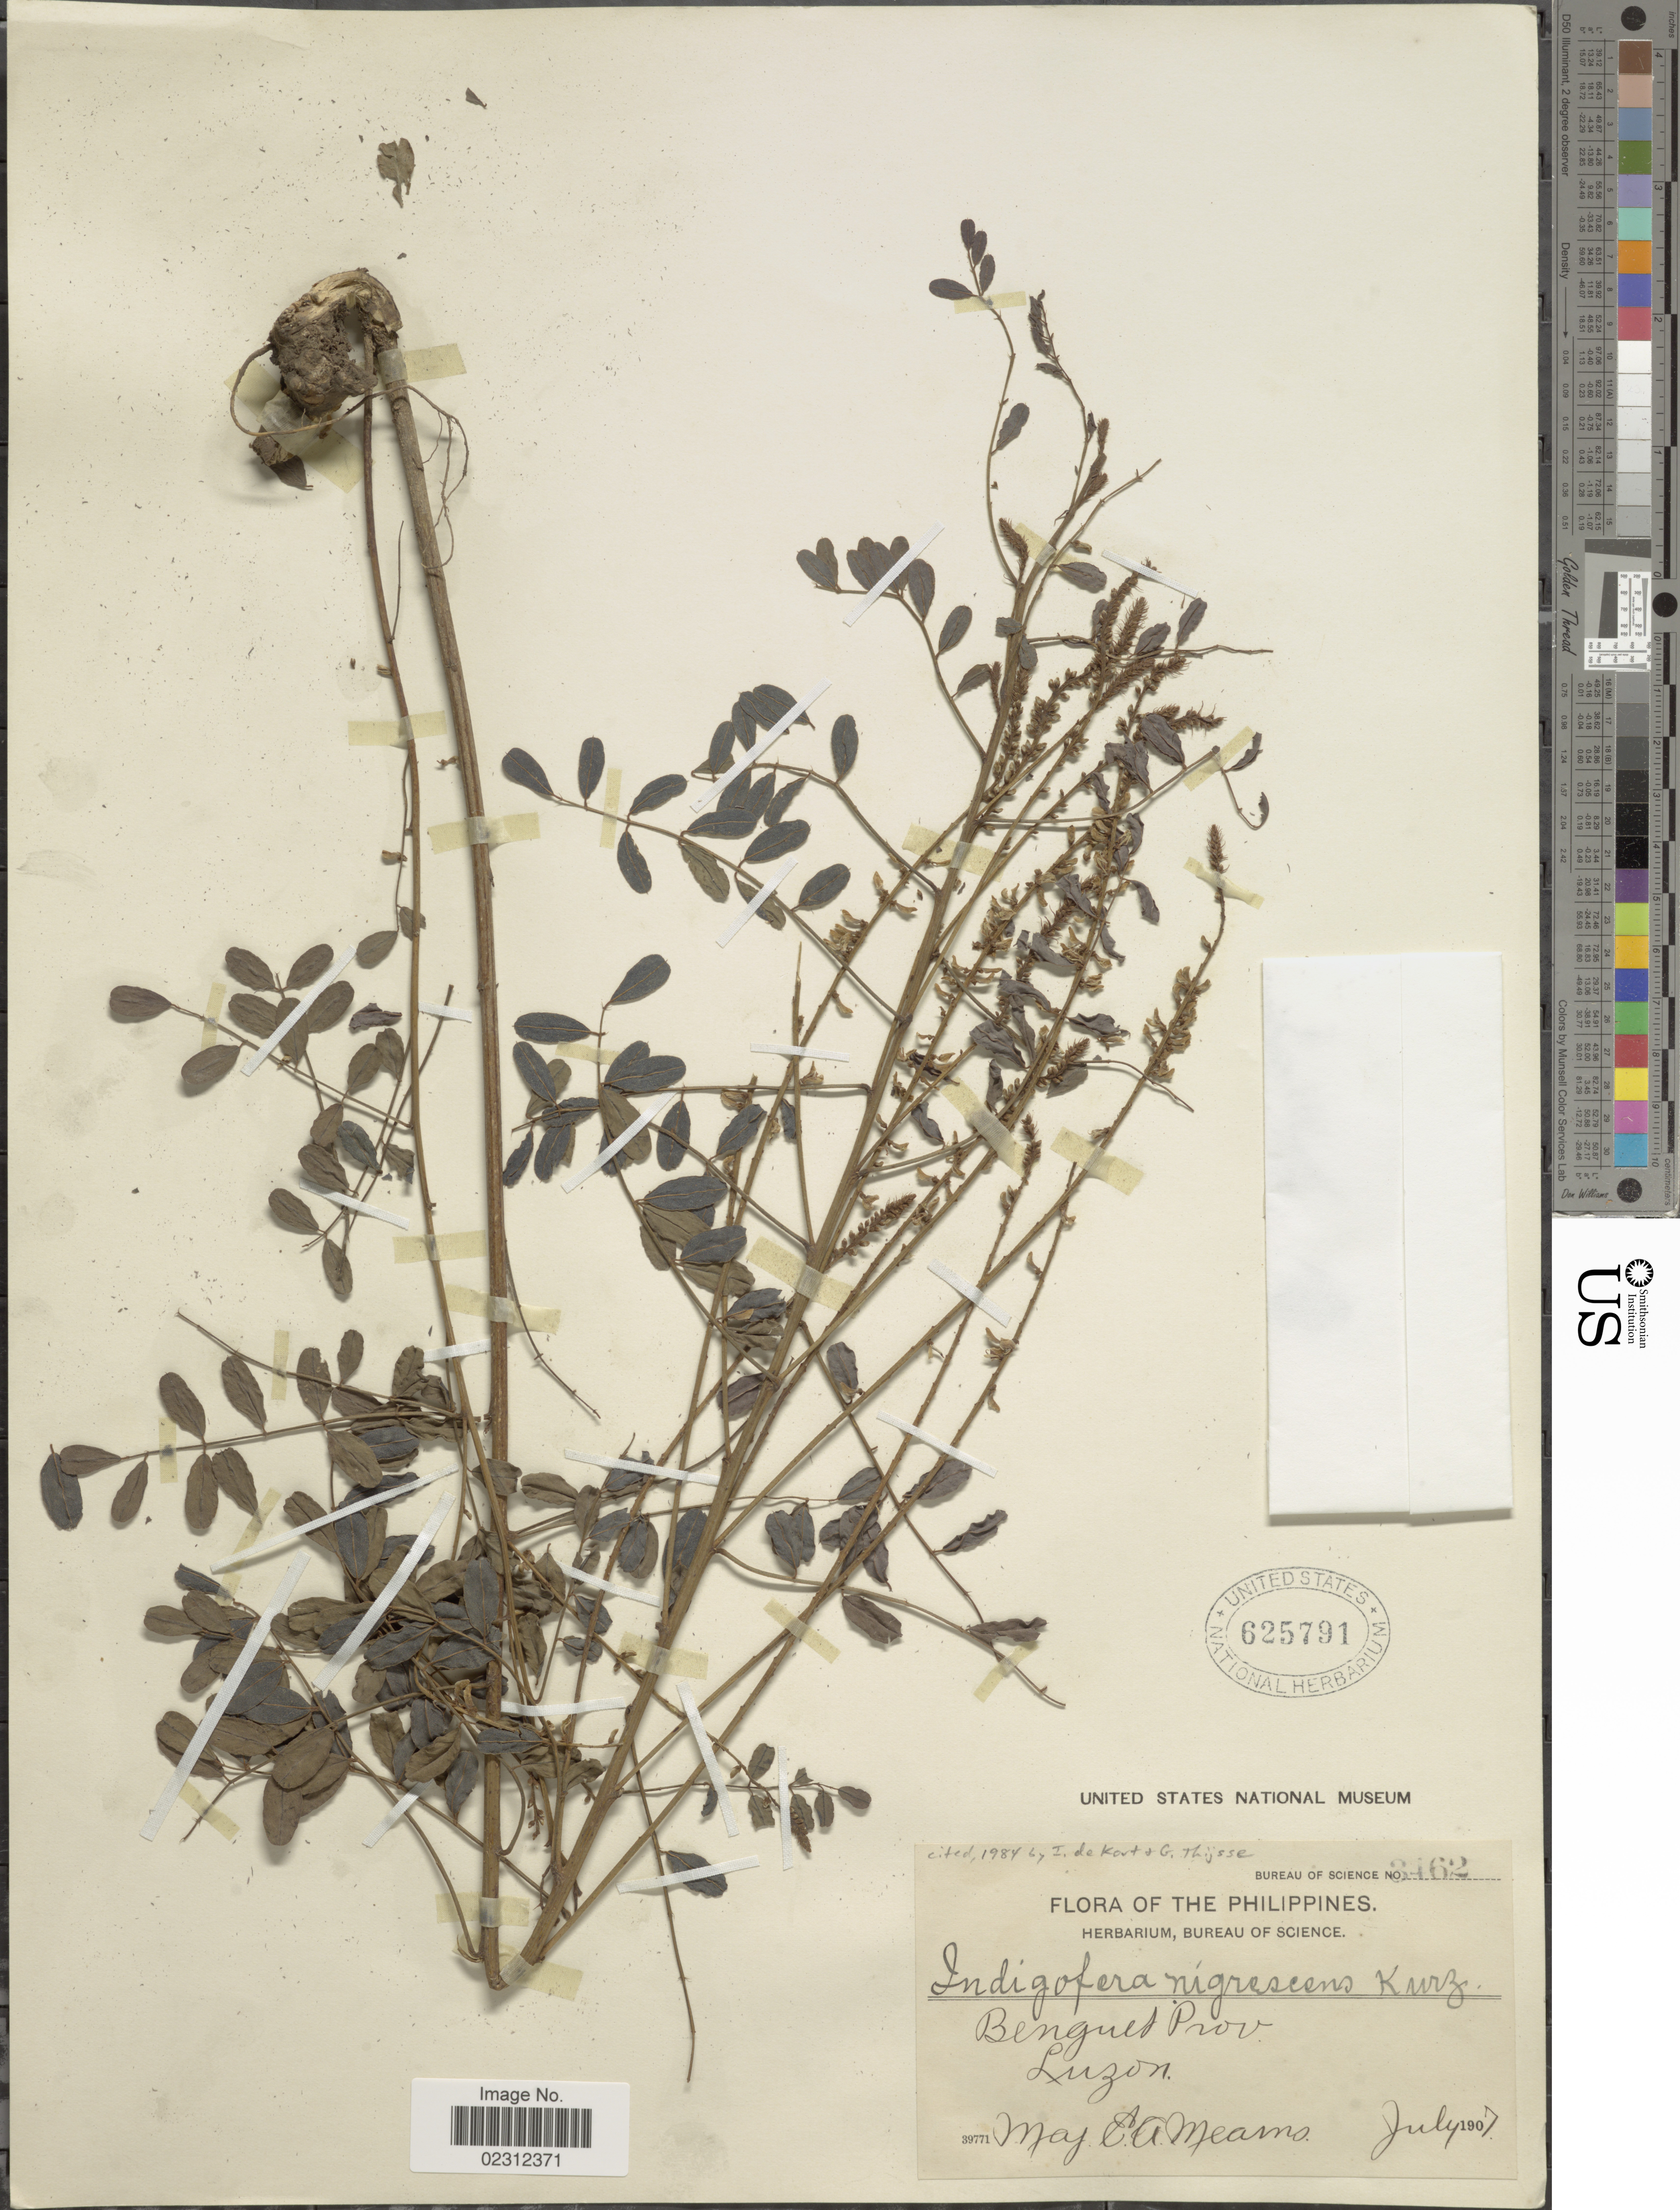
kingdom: Plantae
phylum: Tracheophyta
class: Magnoliopsida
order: Fabales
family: Fabaceae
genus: Indigofera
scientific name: Indigofera nigrescens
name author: Kurz ex King & Prain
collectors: E. A. Mearns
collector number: Bureau Of Science 3462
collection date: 1907-07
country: Philippines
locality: Benguet Prov., Luzon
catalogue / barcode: US 625791